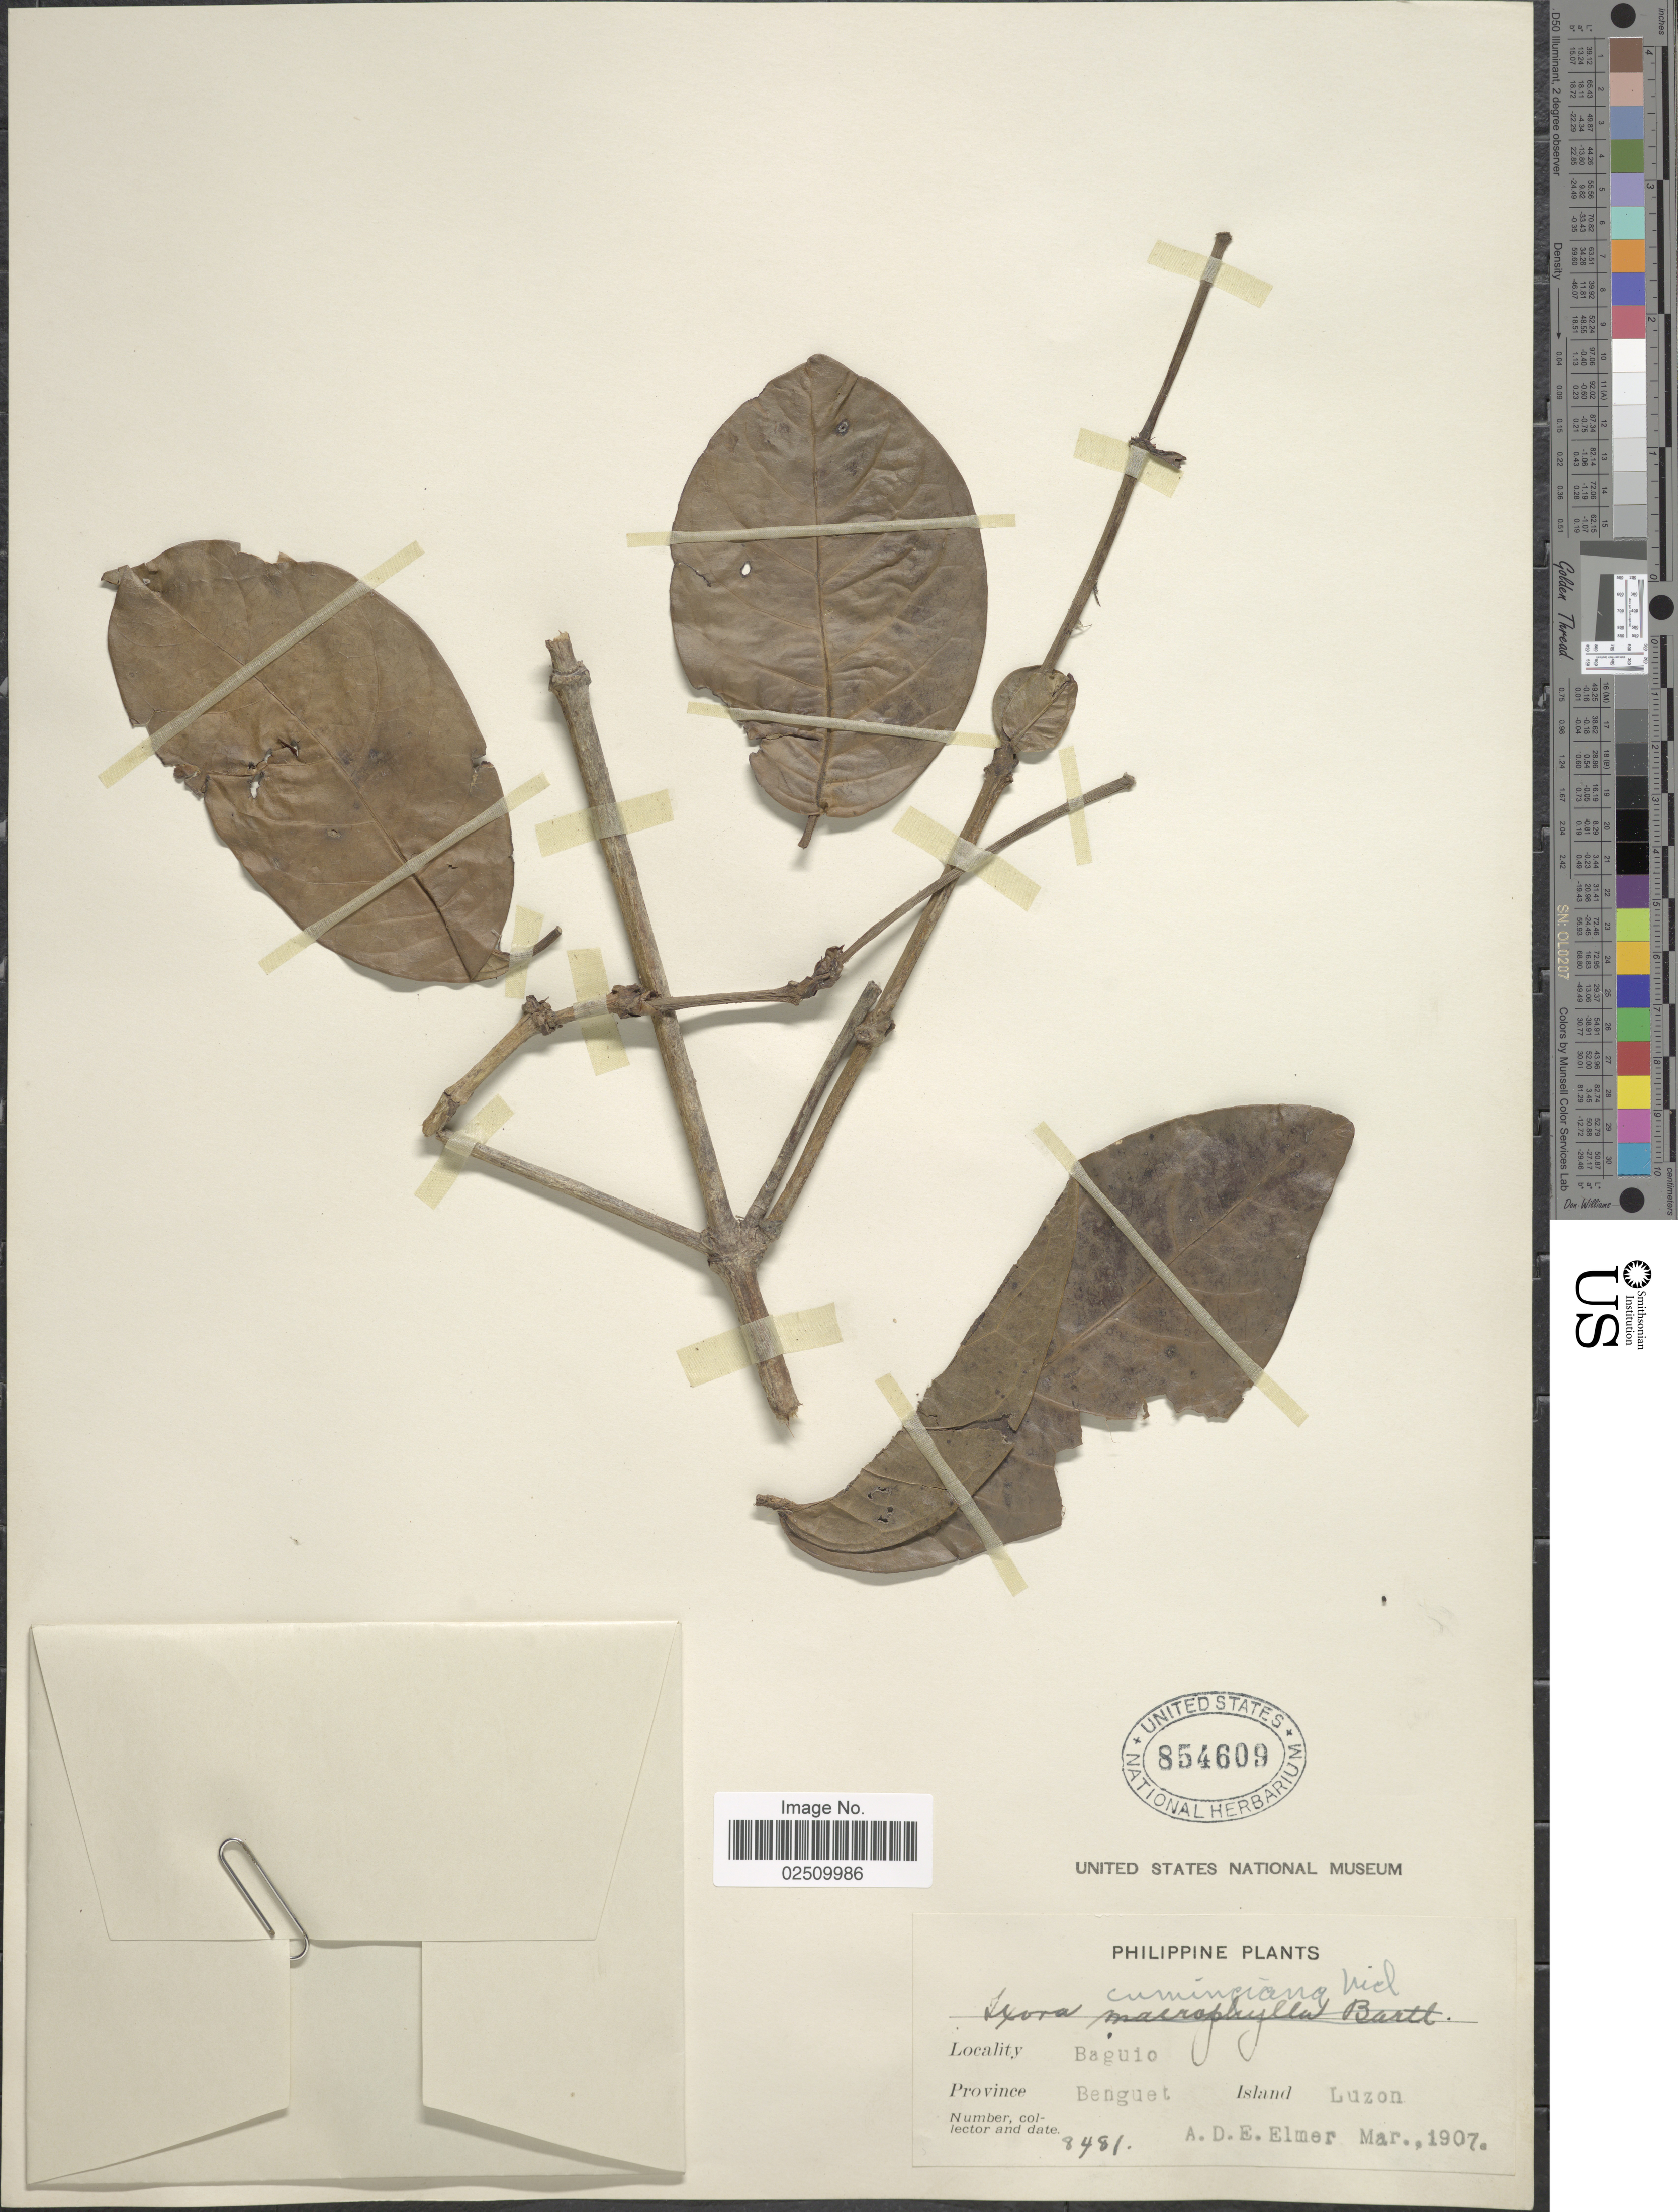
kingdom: Plantae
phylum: Tracheophyta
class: Magnoliopsida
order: Gentianales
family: Rubiaceae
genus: Ixora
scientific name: Ixora cumingiana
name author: S. Vidal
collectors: A. D. E. Elmer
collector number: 8481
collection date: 1907-03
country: Philippines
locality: Baguio. District Benguet Island Luzon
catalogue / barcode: US 854609